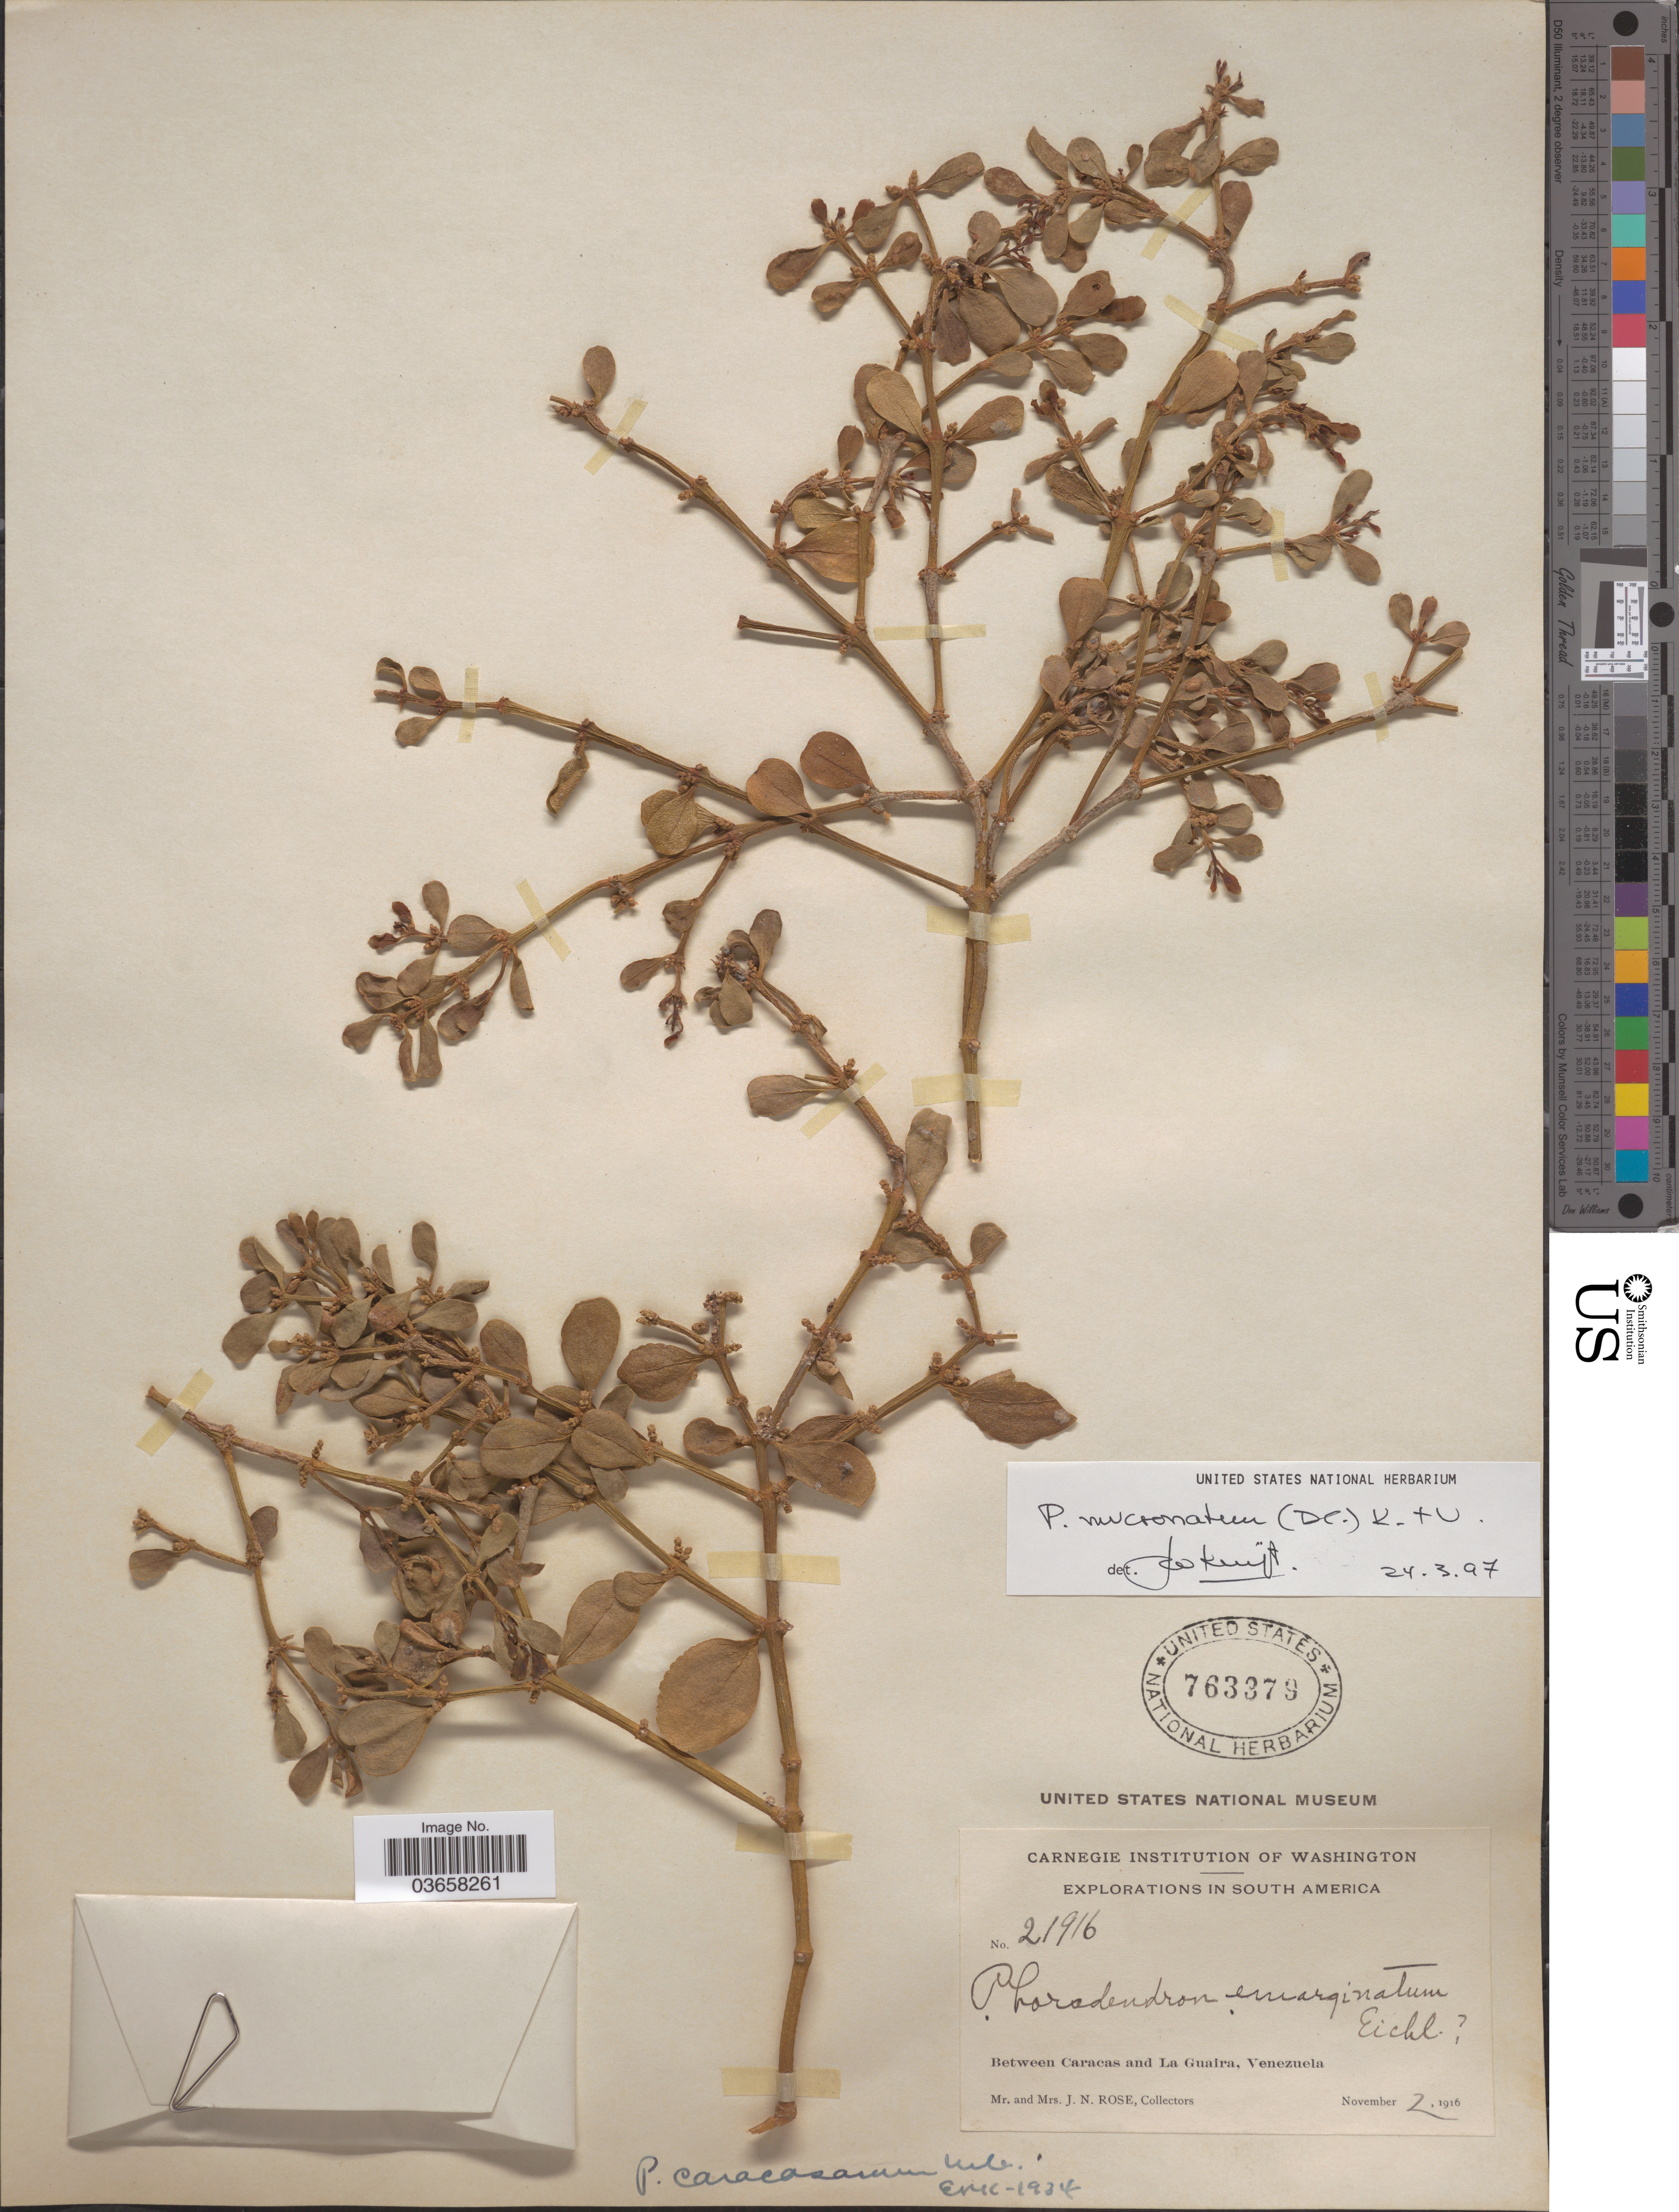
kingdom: Plantae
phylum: Tracheophyta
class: Magnoliopsida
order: Santalales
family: Viscaceae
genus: Phoradendron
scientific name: Phoradendron mucronatum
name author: (DC.) Krug & Urb.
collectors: J. N. Rose & L. B. Rose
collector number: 21916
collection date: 1916-11-02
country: Venezuela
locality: Between Caracas and La Guaira.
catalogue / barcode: US 763379